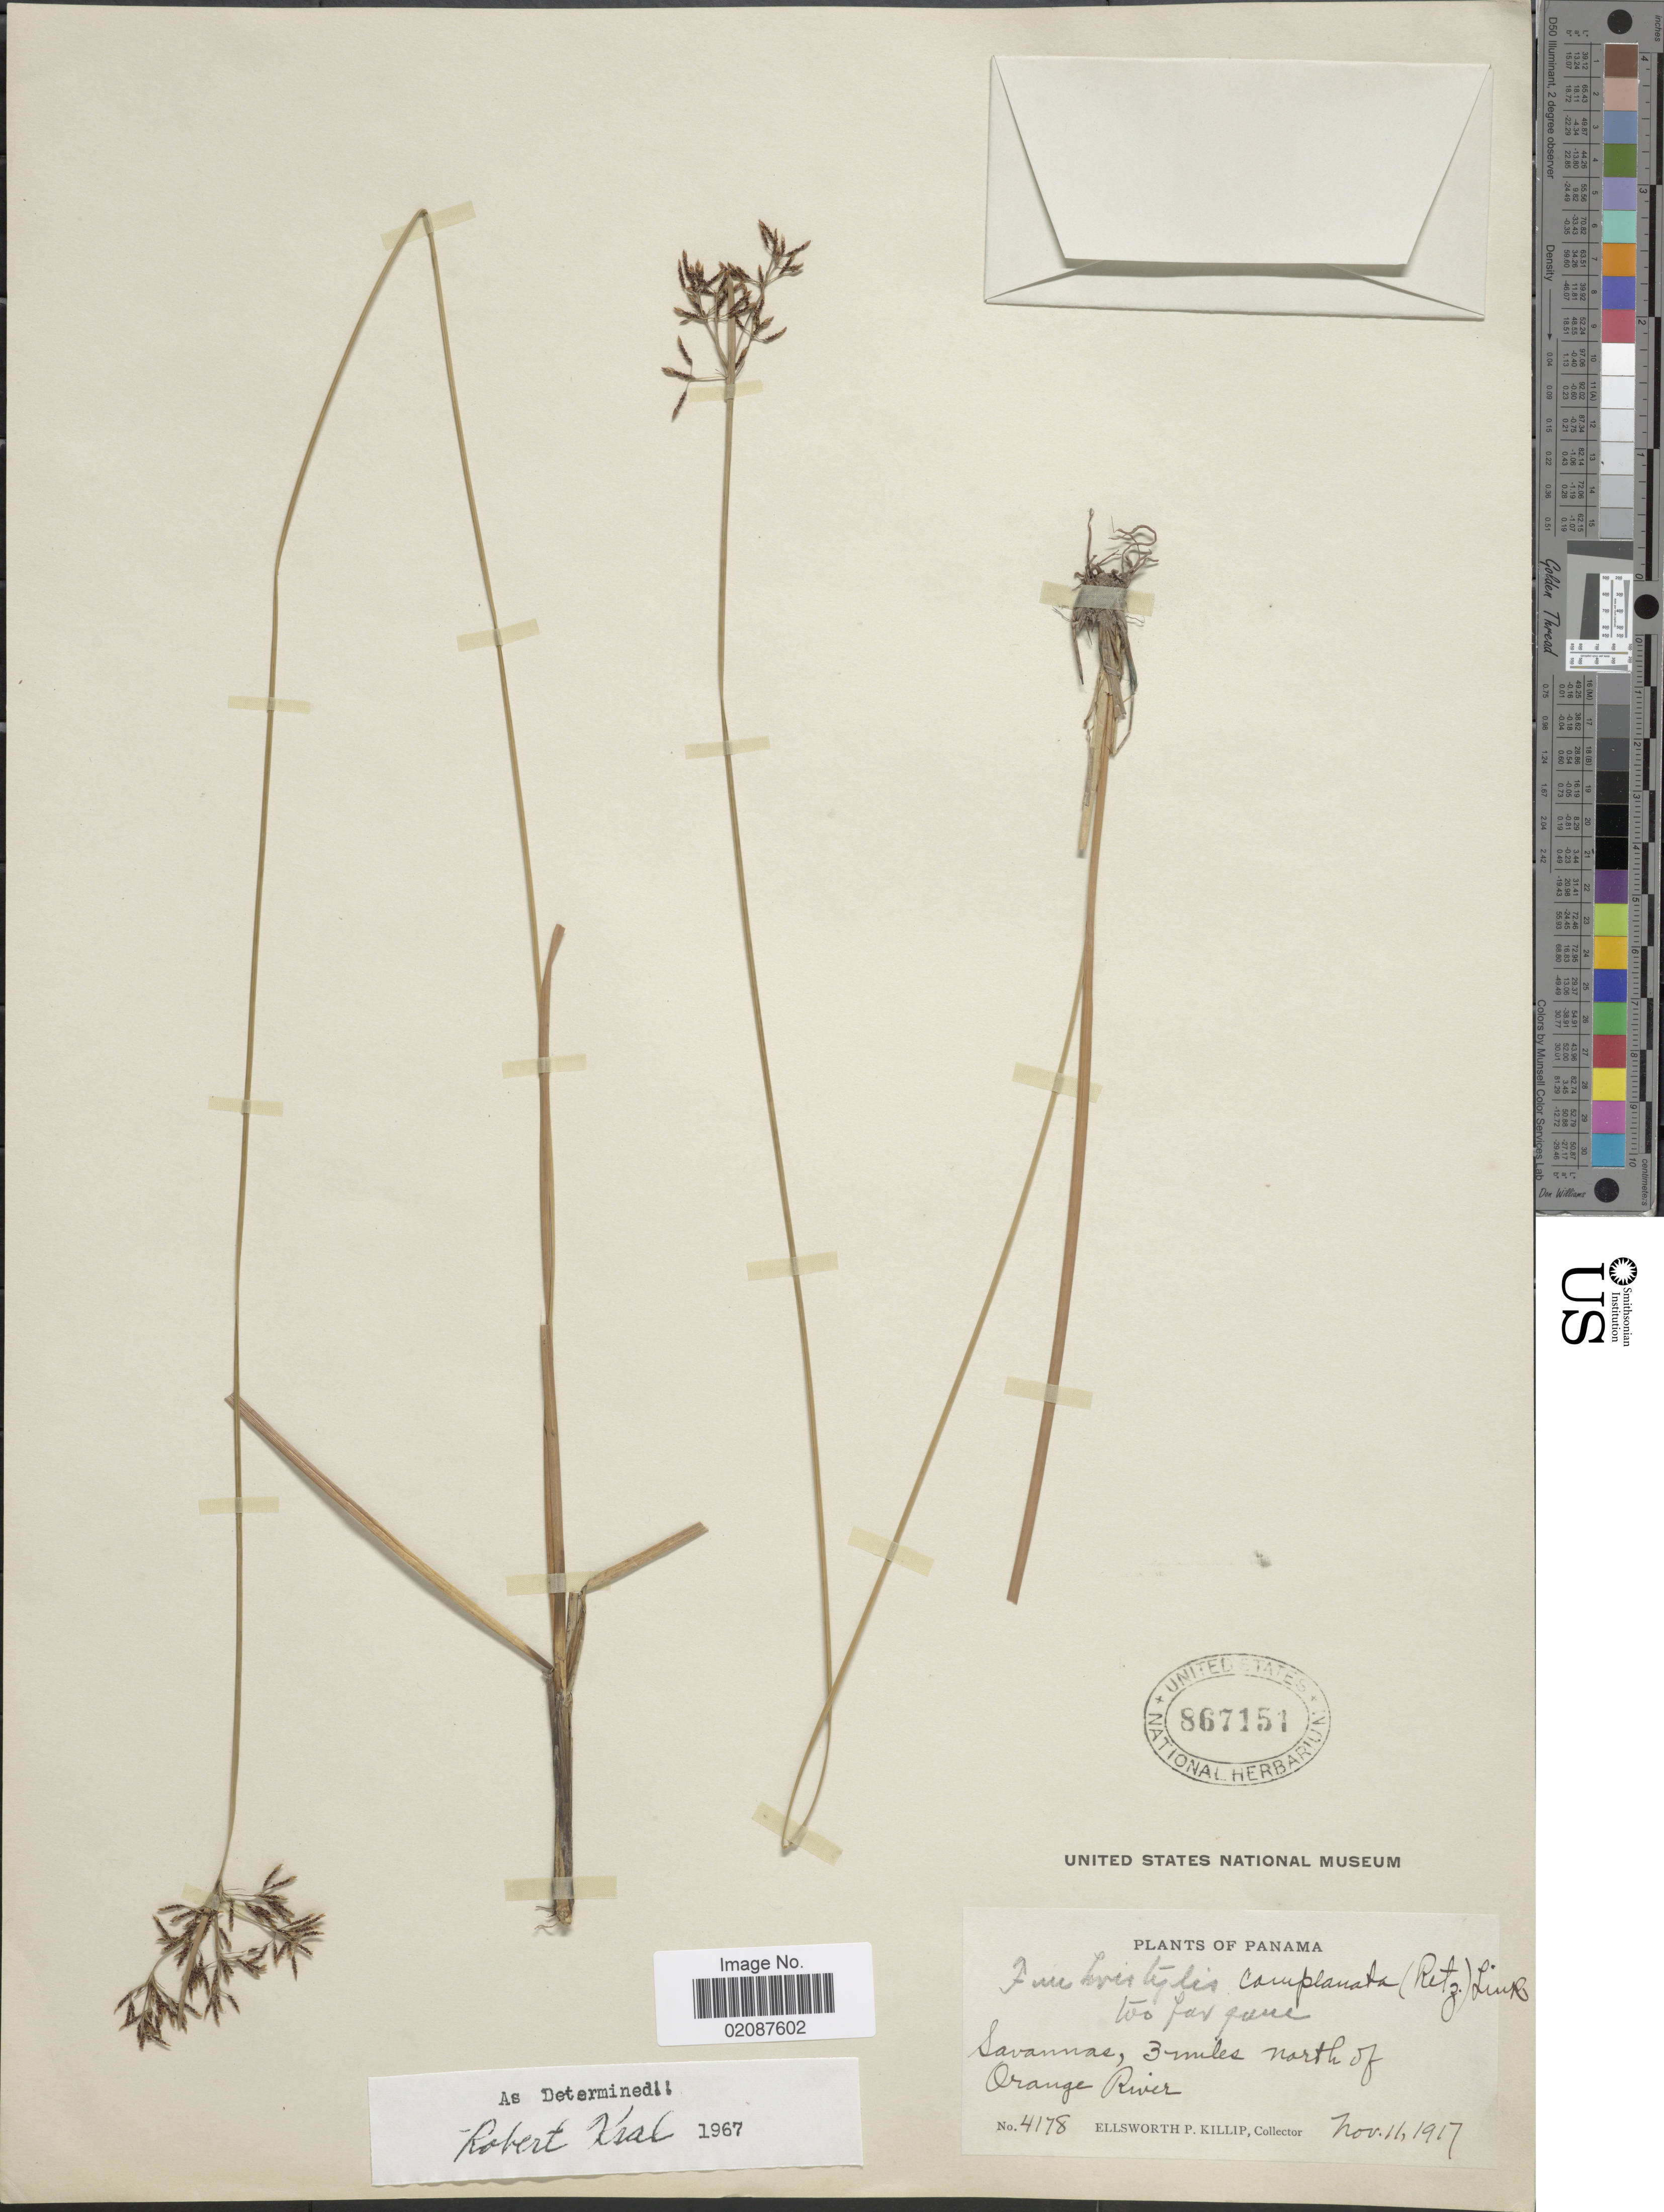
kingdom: Plantae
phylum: Tracheophyta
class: Liliopsida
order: Poales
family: Cyperaceae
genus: Fimbristylis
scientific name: Fimbristylis complanata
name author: (Retz.) Link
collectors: E. P. Killip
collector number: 4178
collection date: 1917-11-11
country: Panama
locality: Savannas, 3 miles north of Orange River.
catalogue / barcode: US 867151